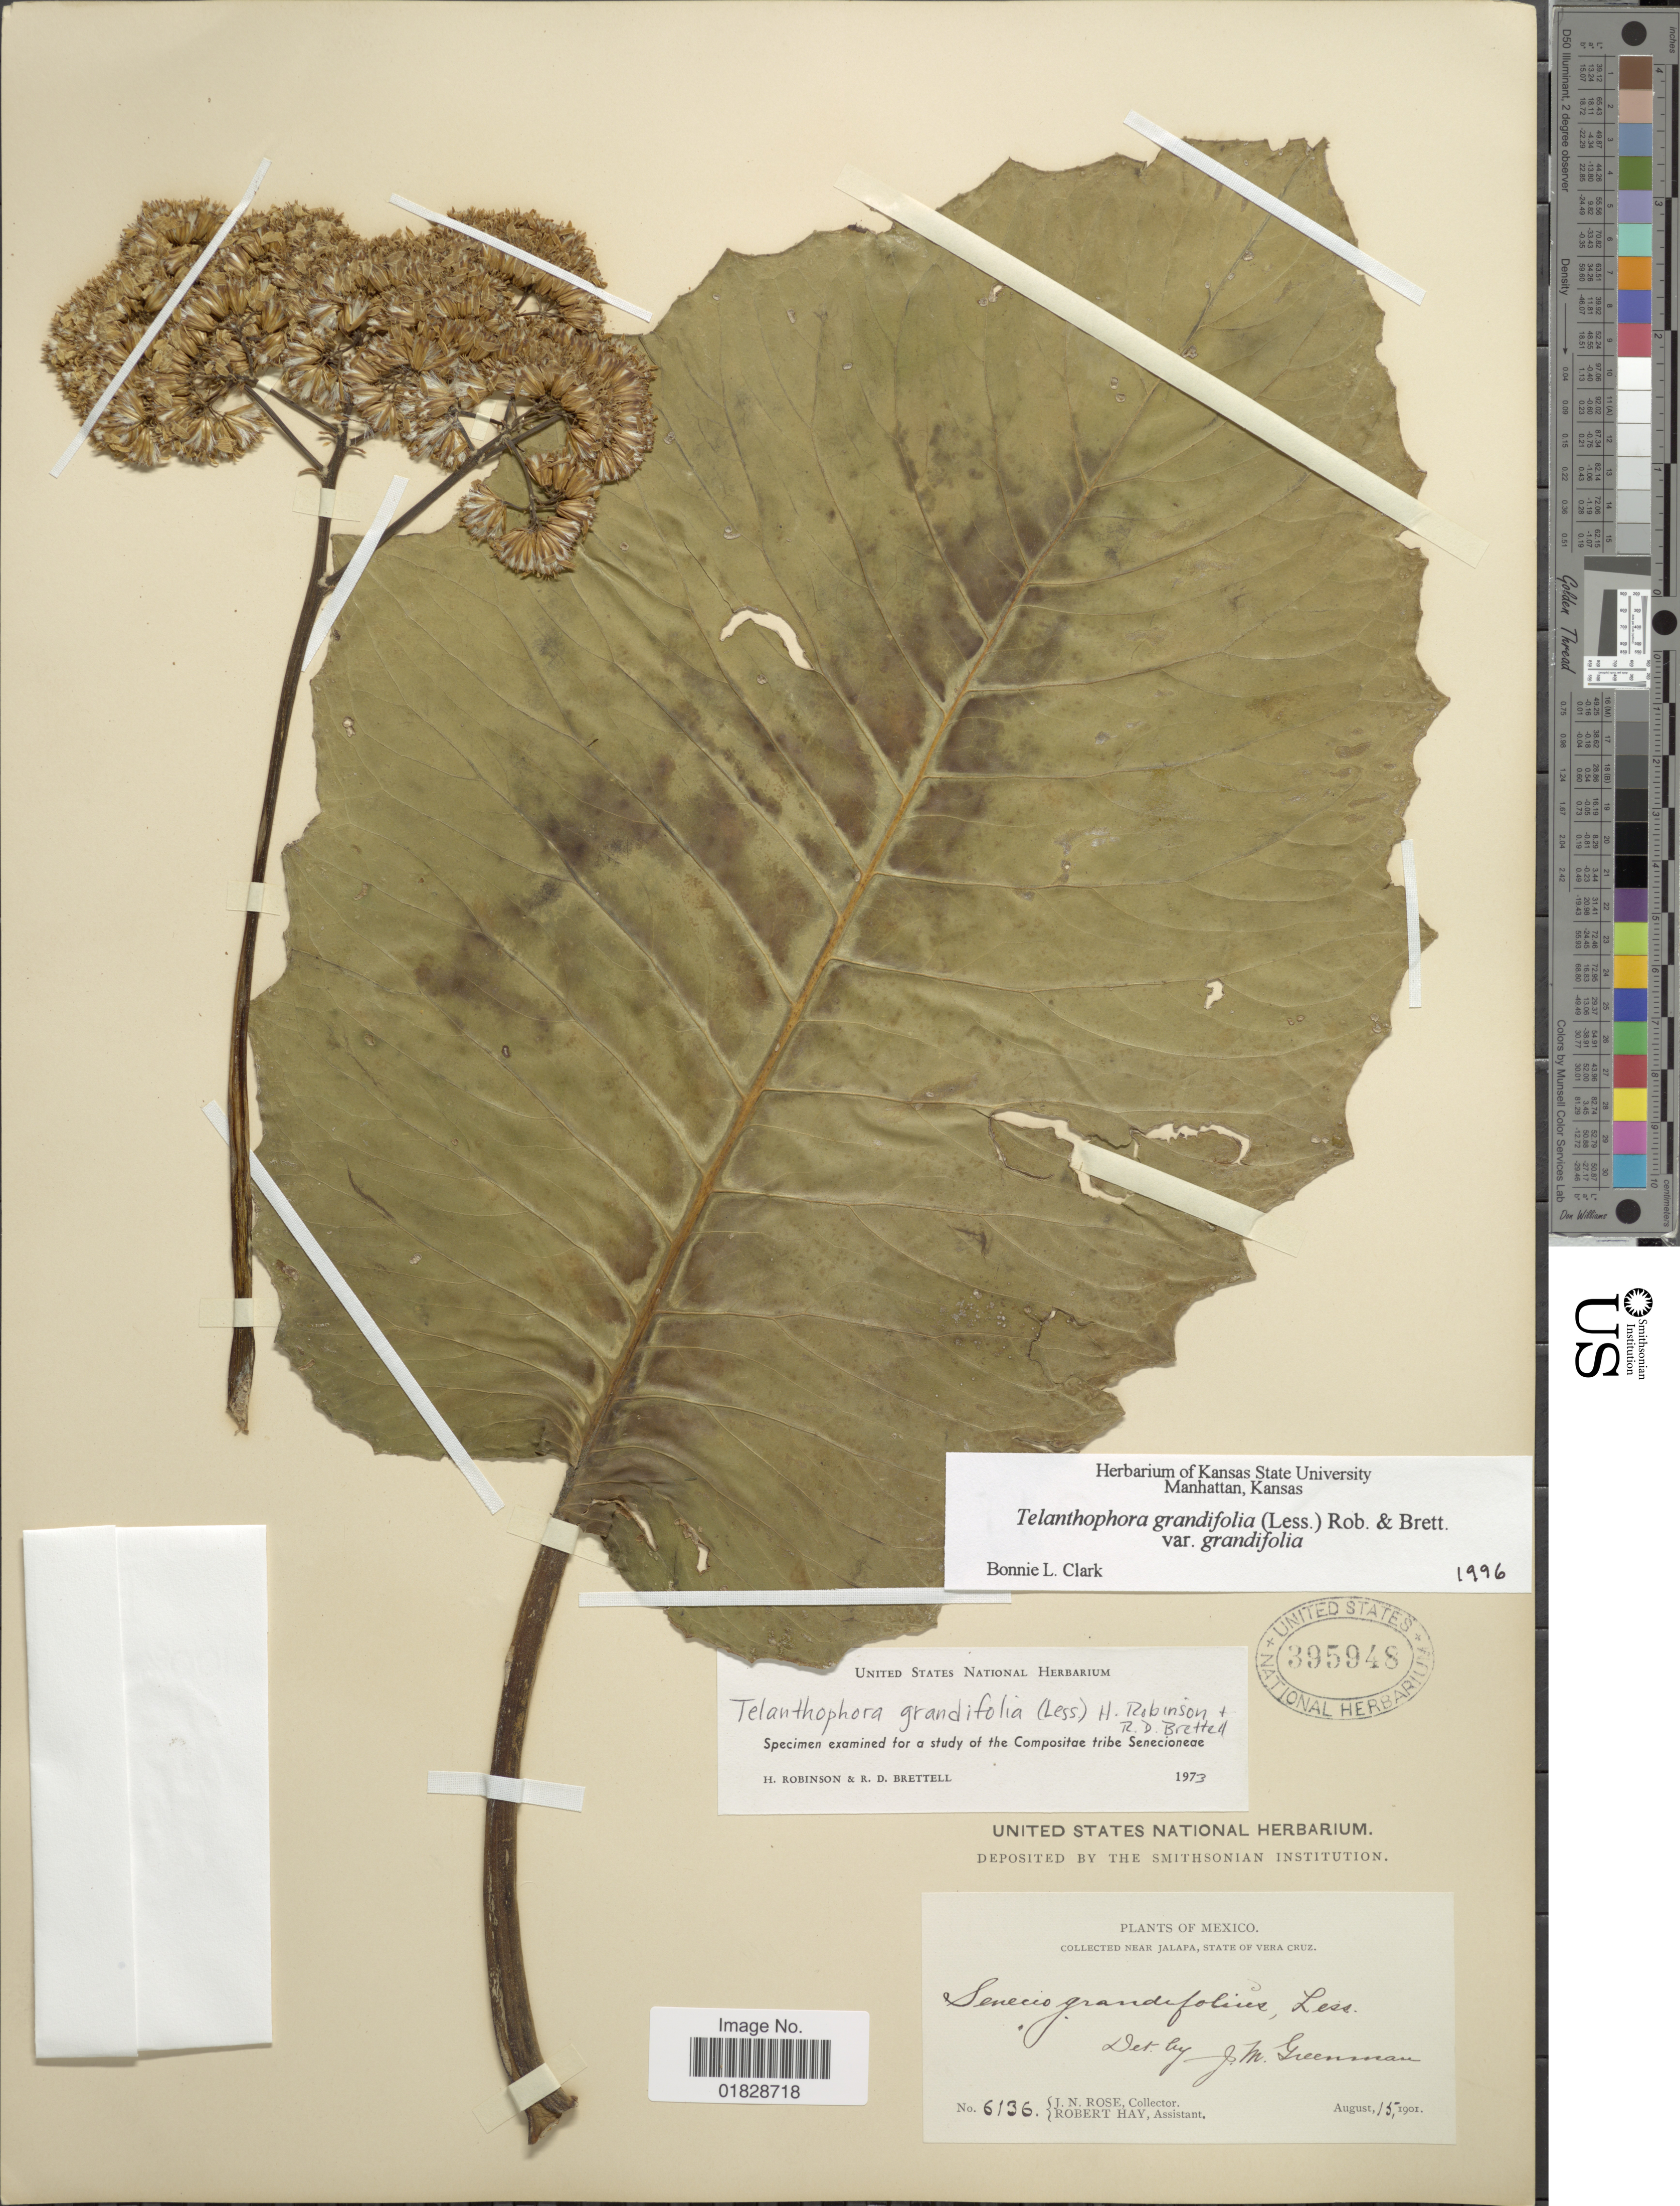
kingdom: Plantae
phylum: Tracheophyta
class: Magnoliopsida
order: Asterales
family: Asteraceae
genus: Telanthophora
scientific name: Telanthophora grandifolia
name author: (Less.) H. Rob. & Brettell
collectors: J. N. Rose & R. Hay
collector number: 6136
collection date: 1901-08-15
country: Mexico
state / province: Veracruz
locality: Near Jalapa, State of Vera Cruz.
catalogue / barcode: US 395948